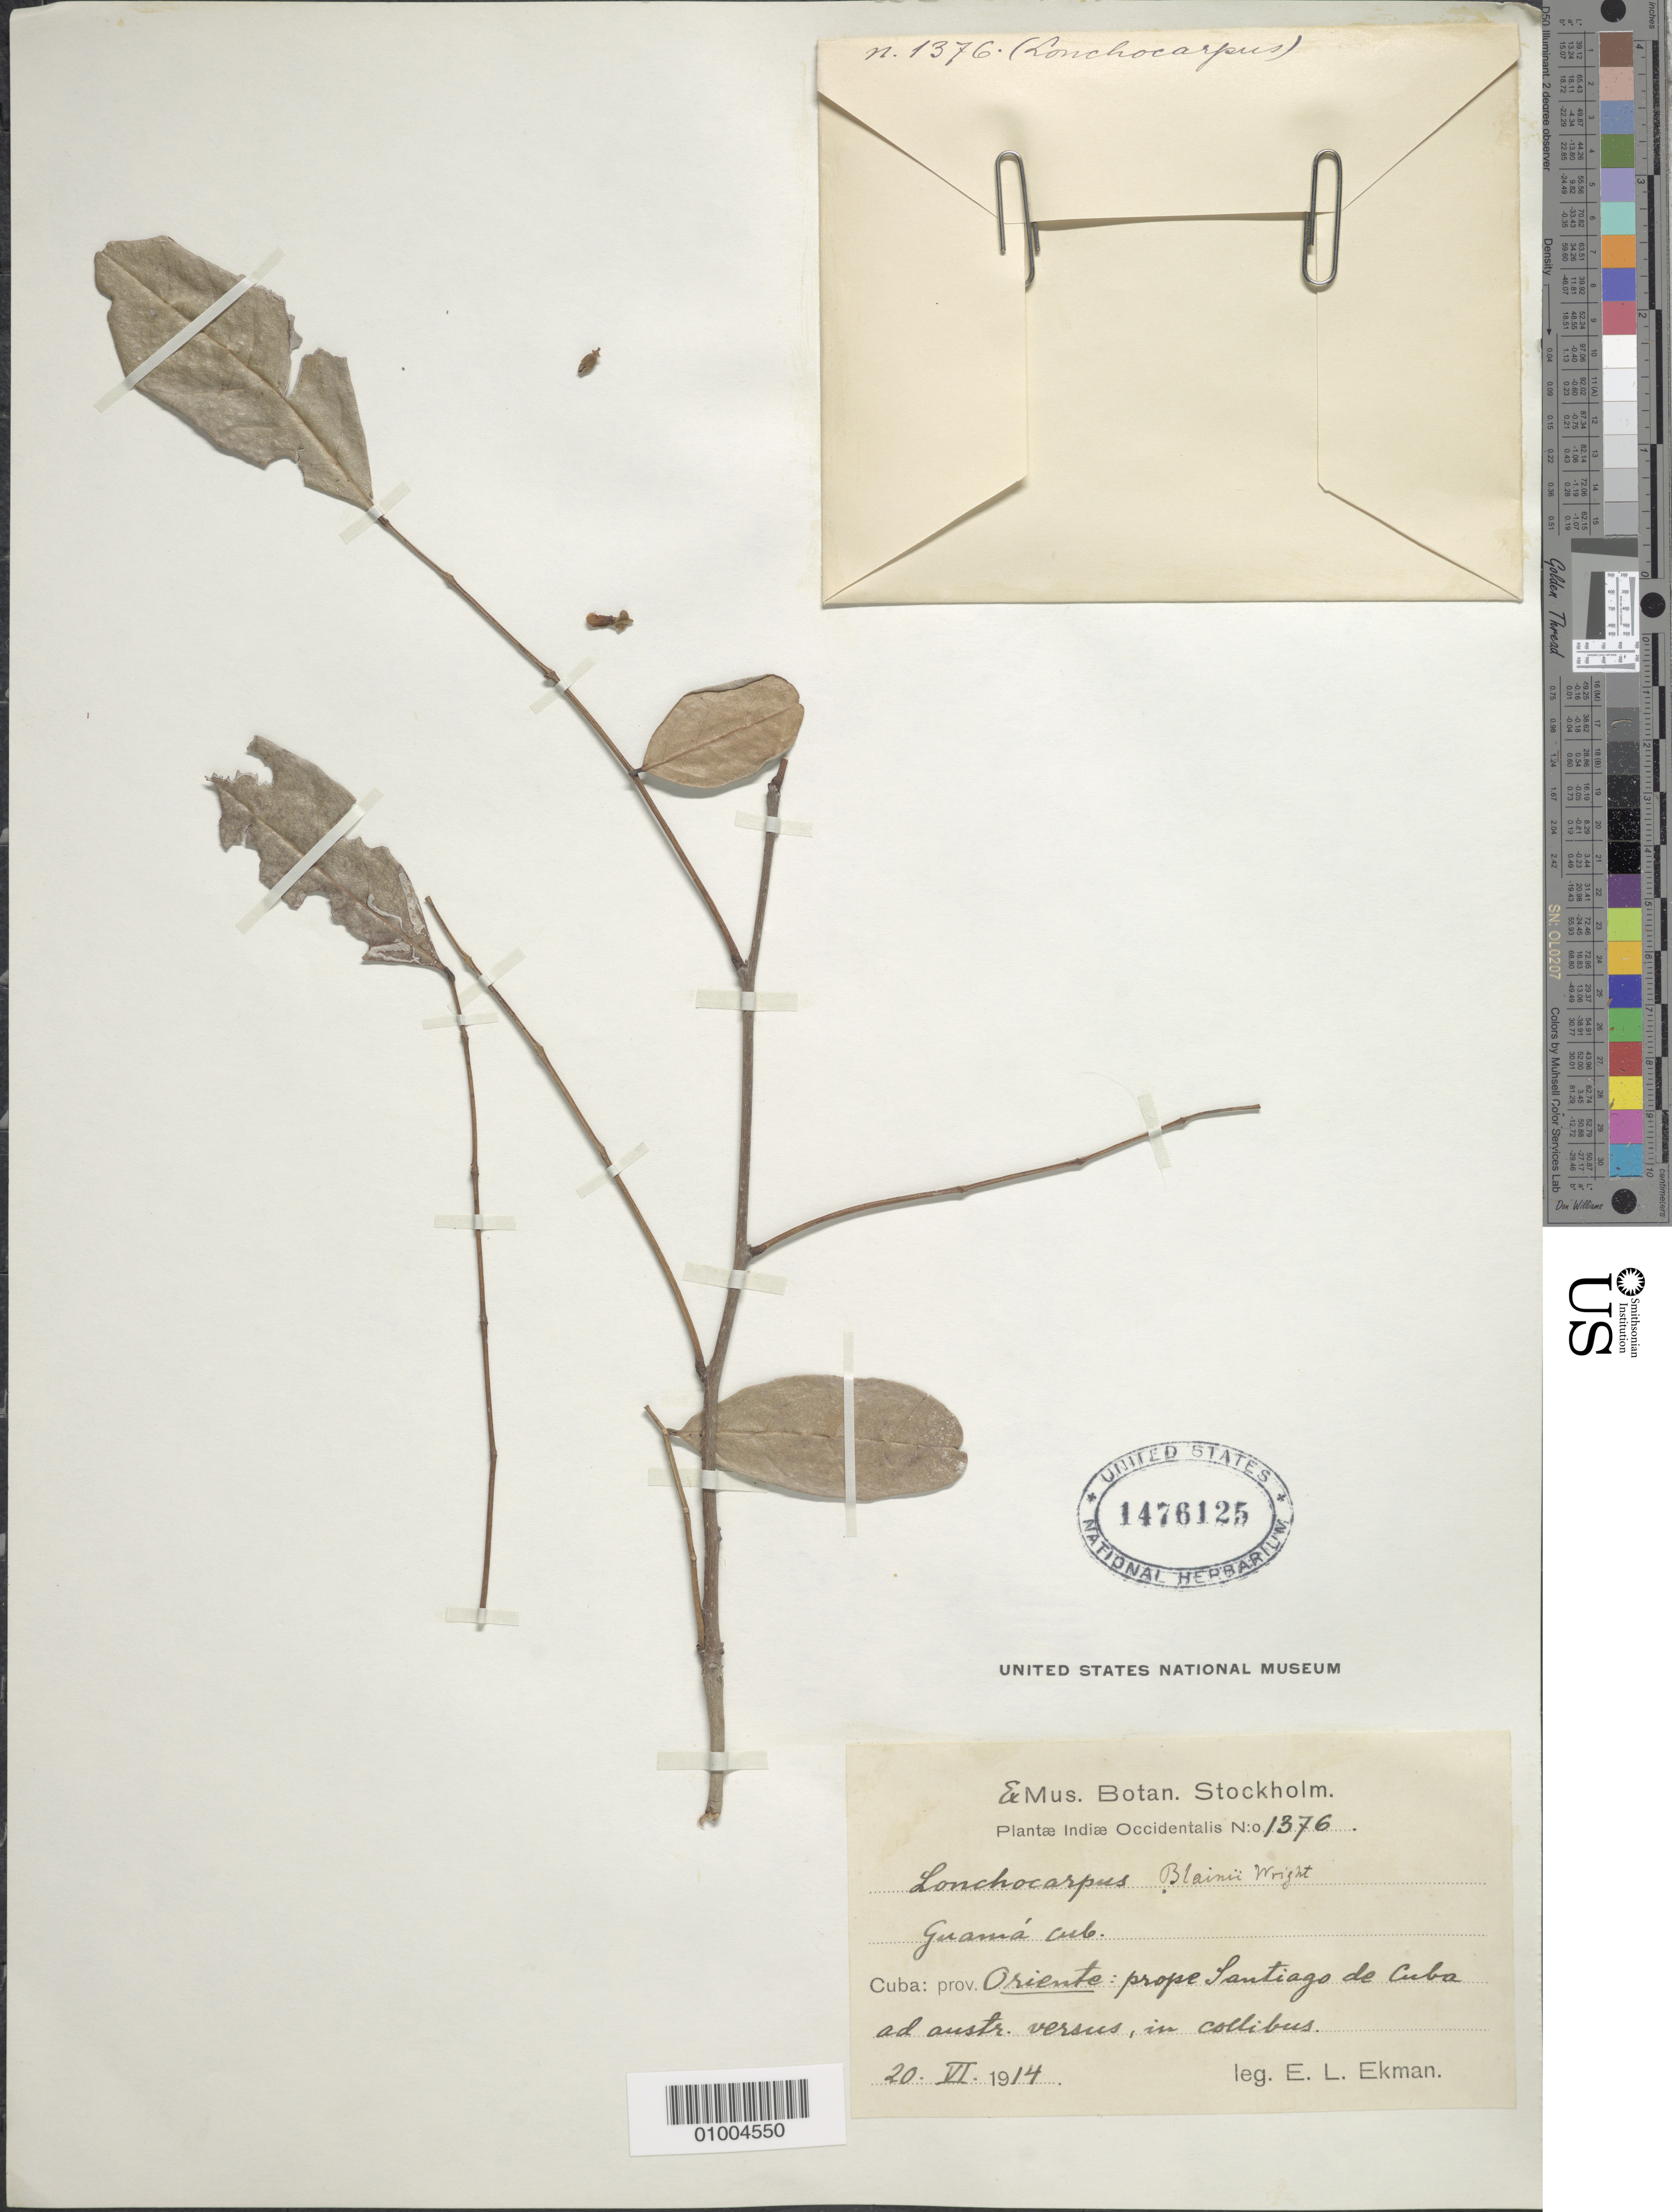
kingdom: Plantae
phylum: Tracheophyta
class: Magnoliopsida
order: Fabales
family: Fabaceae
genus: Lonchocarpus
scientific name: Lonchocarpus blainii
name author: C. Wright in Sauvalle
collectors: E. L. Ekman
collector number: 1376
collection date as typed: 20 Jun 1914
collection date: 1914-06-20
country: Cuba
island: Cuba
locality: Oriente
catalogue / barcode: US 1476125